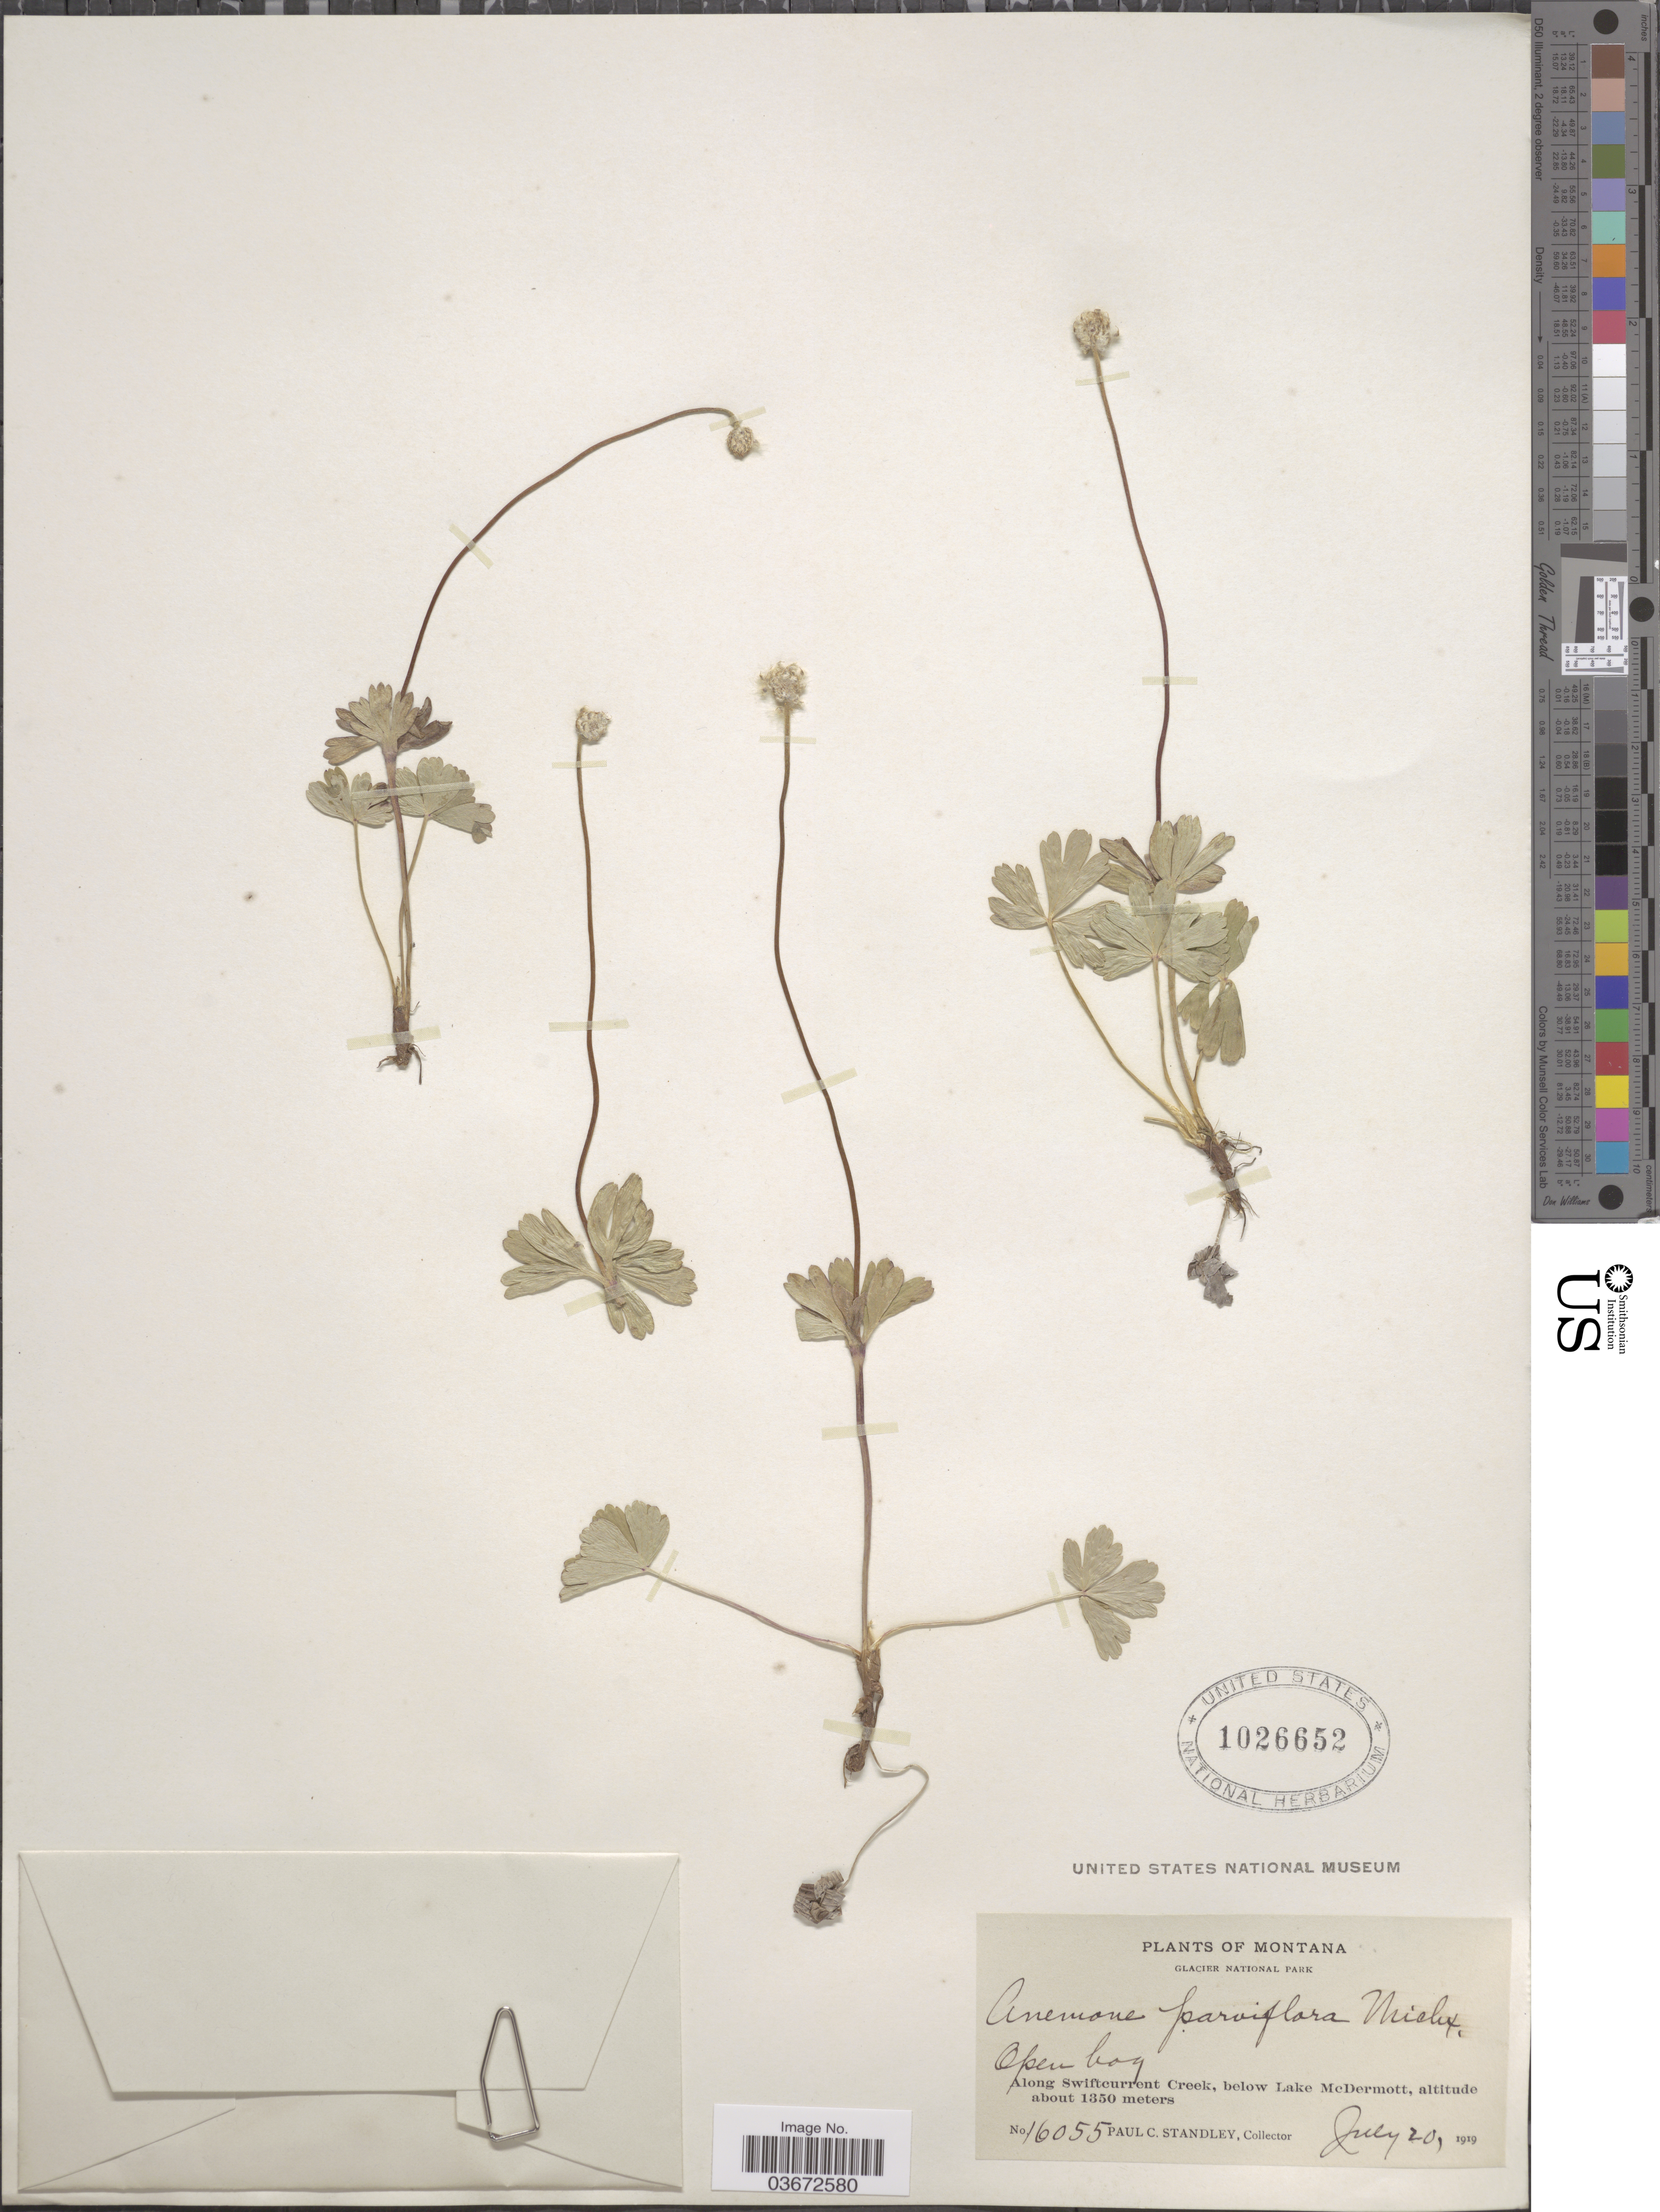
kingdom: Plantae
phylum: Tracheophyta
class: Magnoliopsida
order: Ranunculales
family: Ranunculaceae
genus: Anemone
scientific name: Anemone parviflora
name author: Michx.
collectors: P. C. Standley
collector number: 16055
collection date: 1919-07-20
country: United States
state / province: Montana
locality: Glacier National Park. Along Swiftcurrent Creek, below Lake McDermott.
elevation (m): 1350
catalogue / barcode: US 1026652